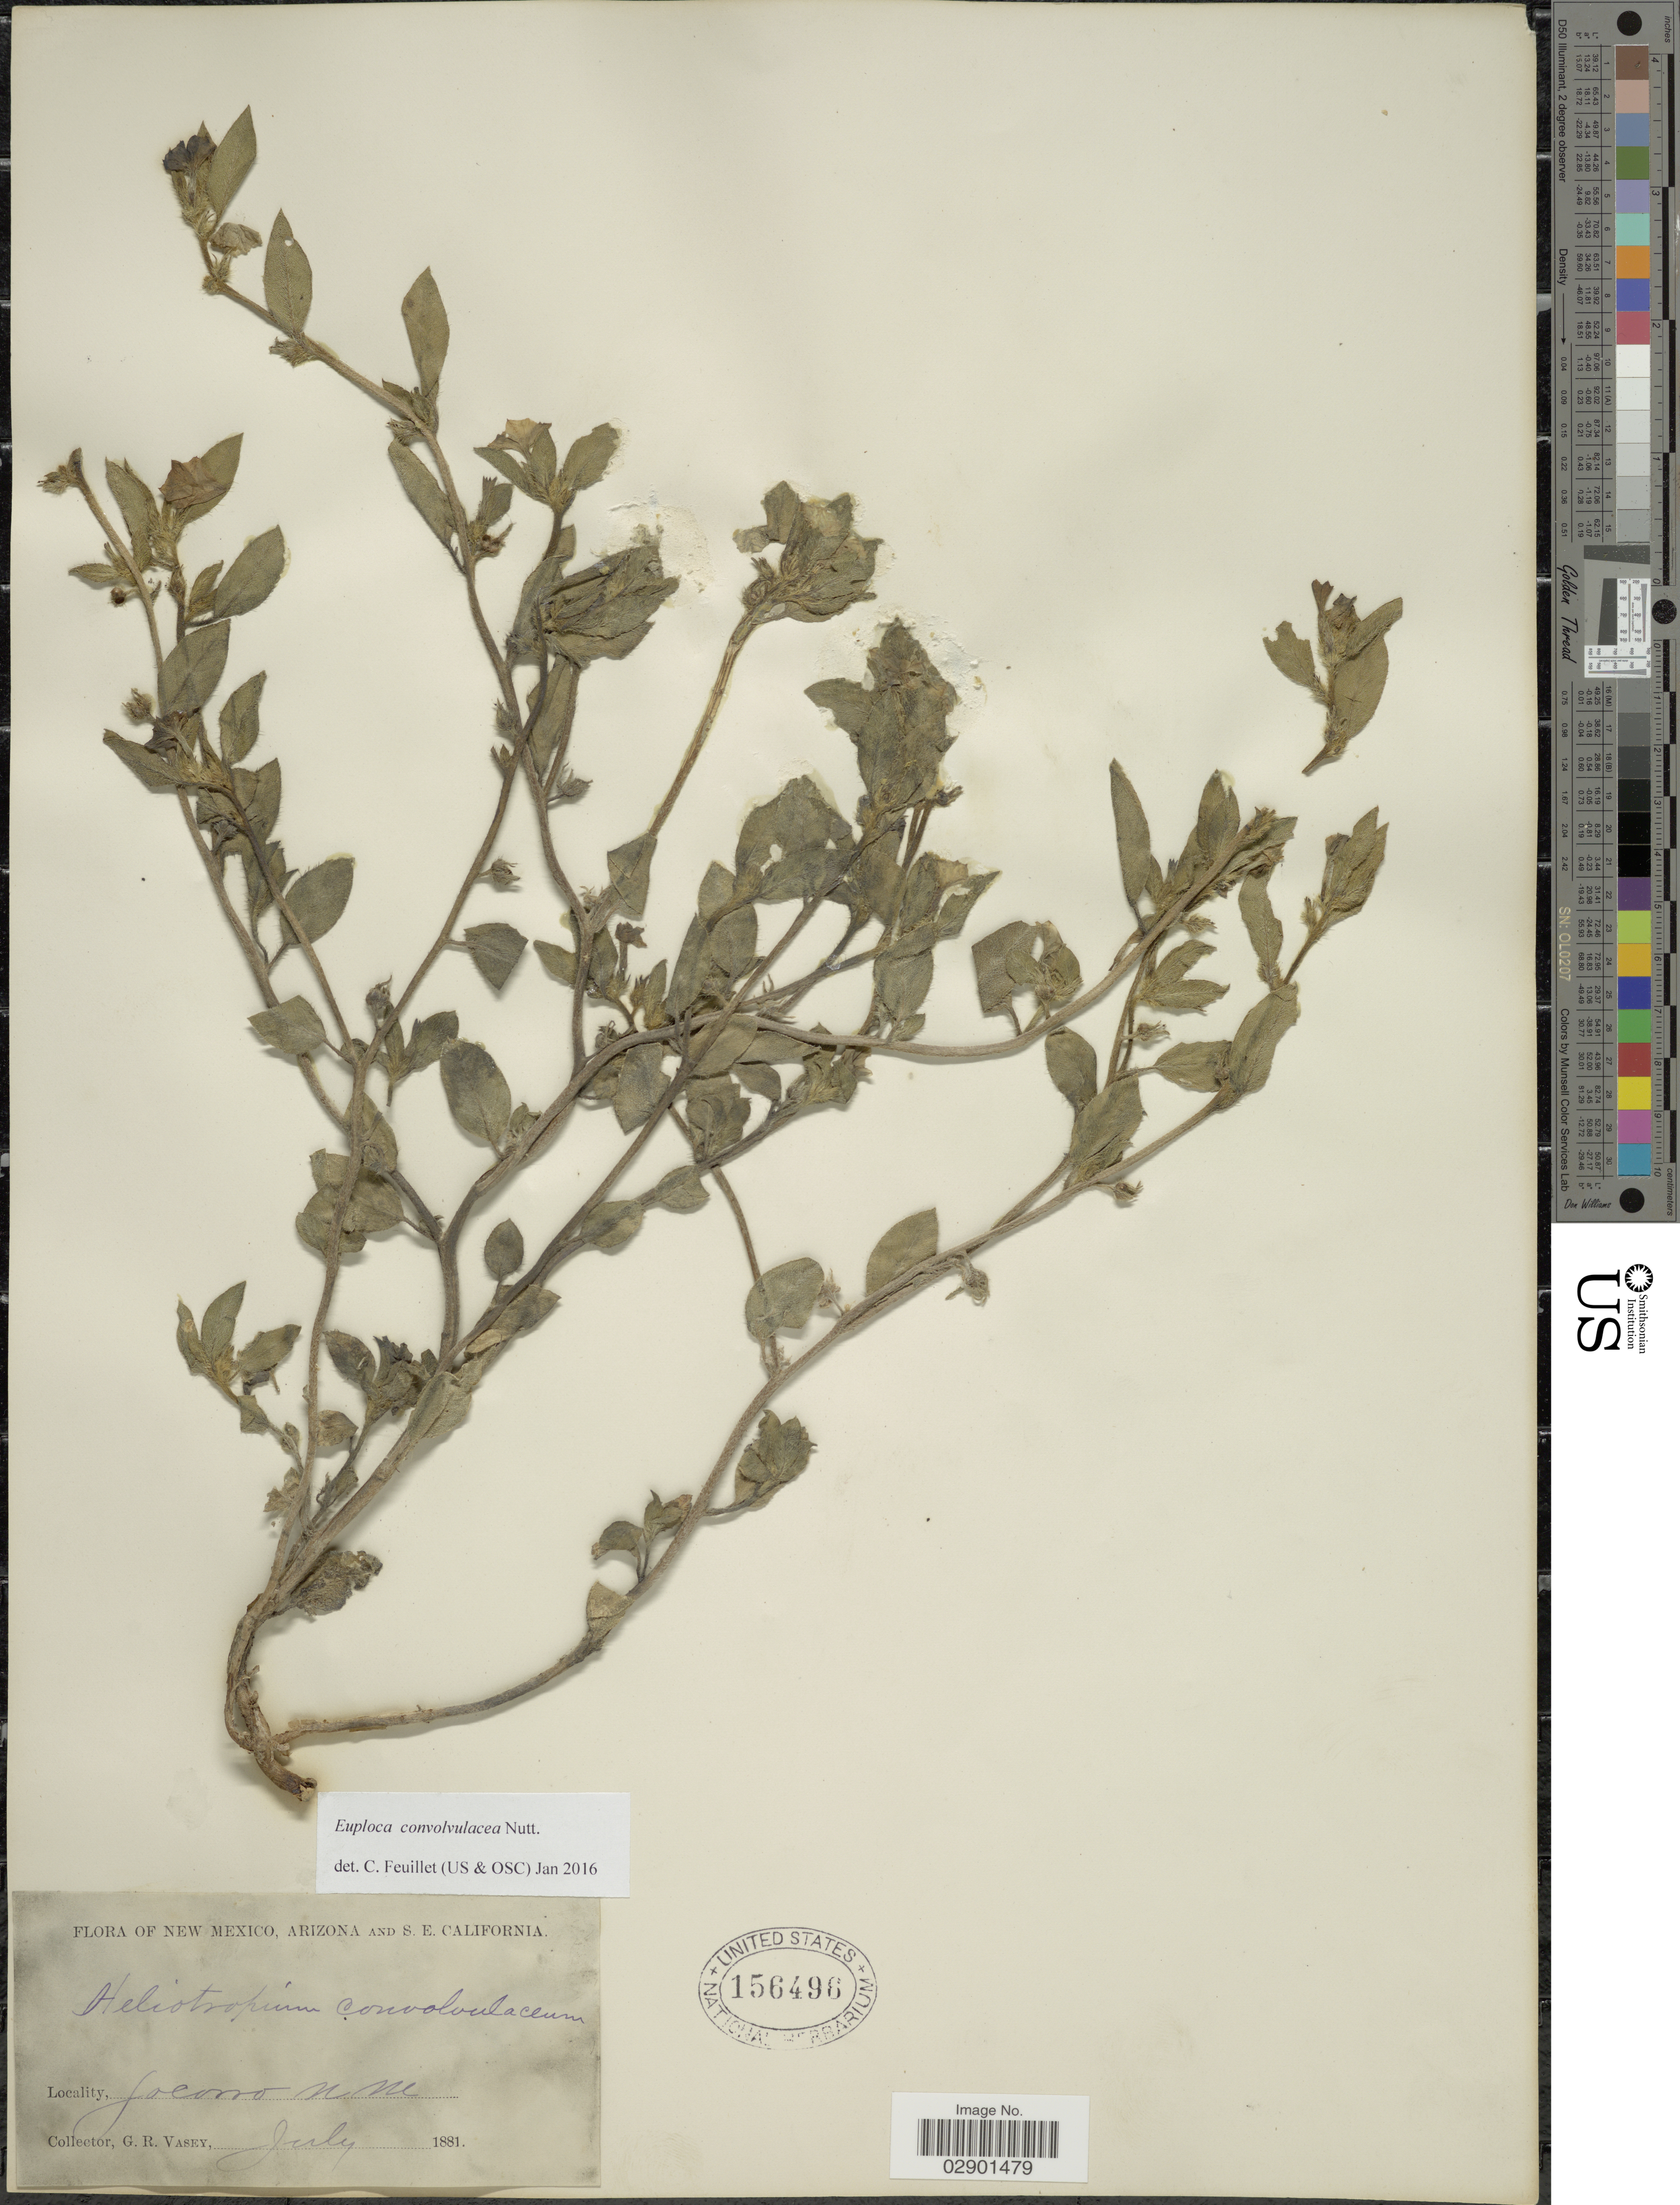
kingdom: Plantae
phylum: Tracheophyta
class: Magnoliopsida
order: Boraginales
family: Heliotropiaceae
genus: Euploca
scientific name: Euploca convolvulacea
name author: Nutt.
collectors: G. R. Vasey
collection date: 1881-07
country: United States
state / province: New Mexico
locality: Socorro.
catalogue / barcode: US 156496